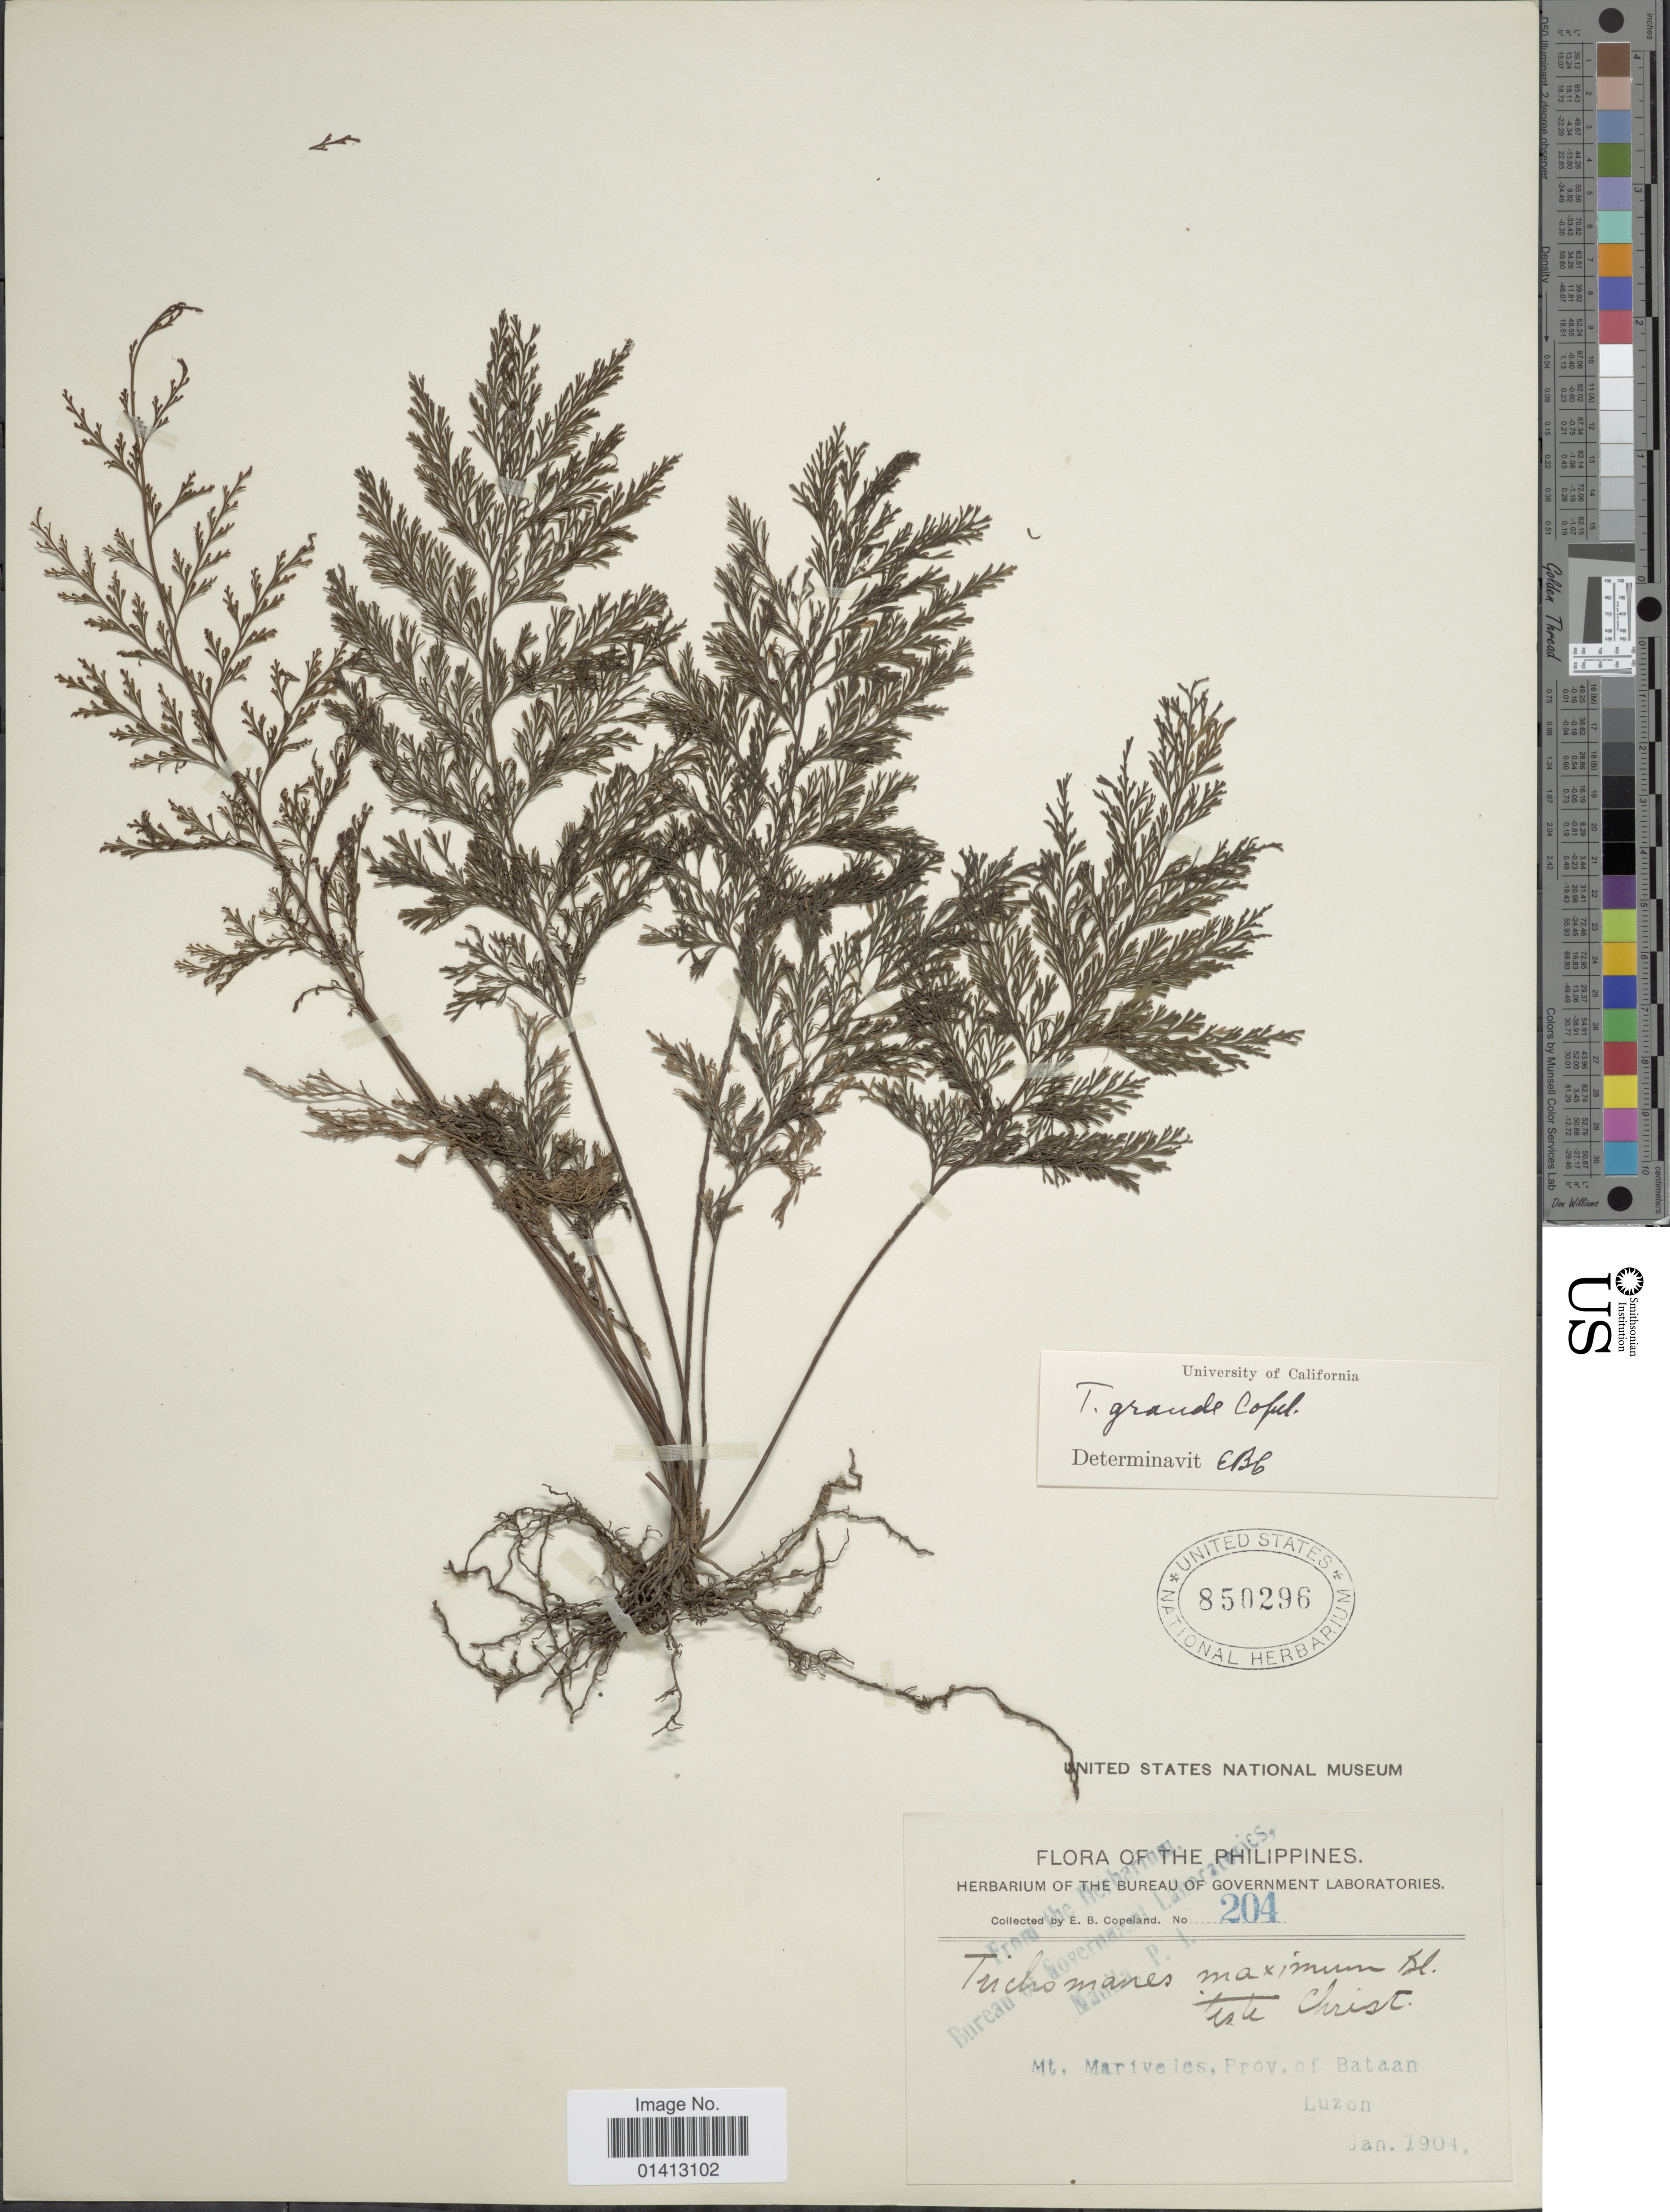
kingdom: Plantae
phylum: Tracheophyta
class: Polypodiopsida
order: Hymenophyllales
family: Hymenophyllaceae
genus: Crepidomanes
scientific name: Crepidomanes grande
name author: (Copel.) Ebihara & K. Iwats.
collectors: E. B. Copeland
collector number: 204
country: Philippines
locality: Mt Mariveles, Prov. of Bataan, Luzon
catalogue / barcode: US 850296